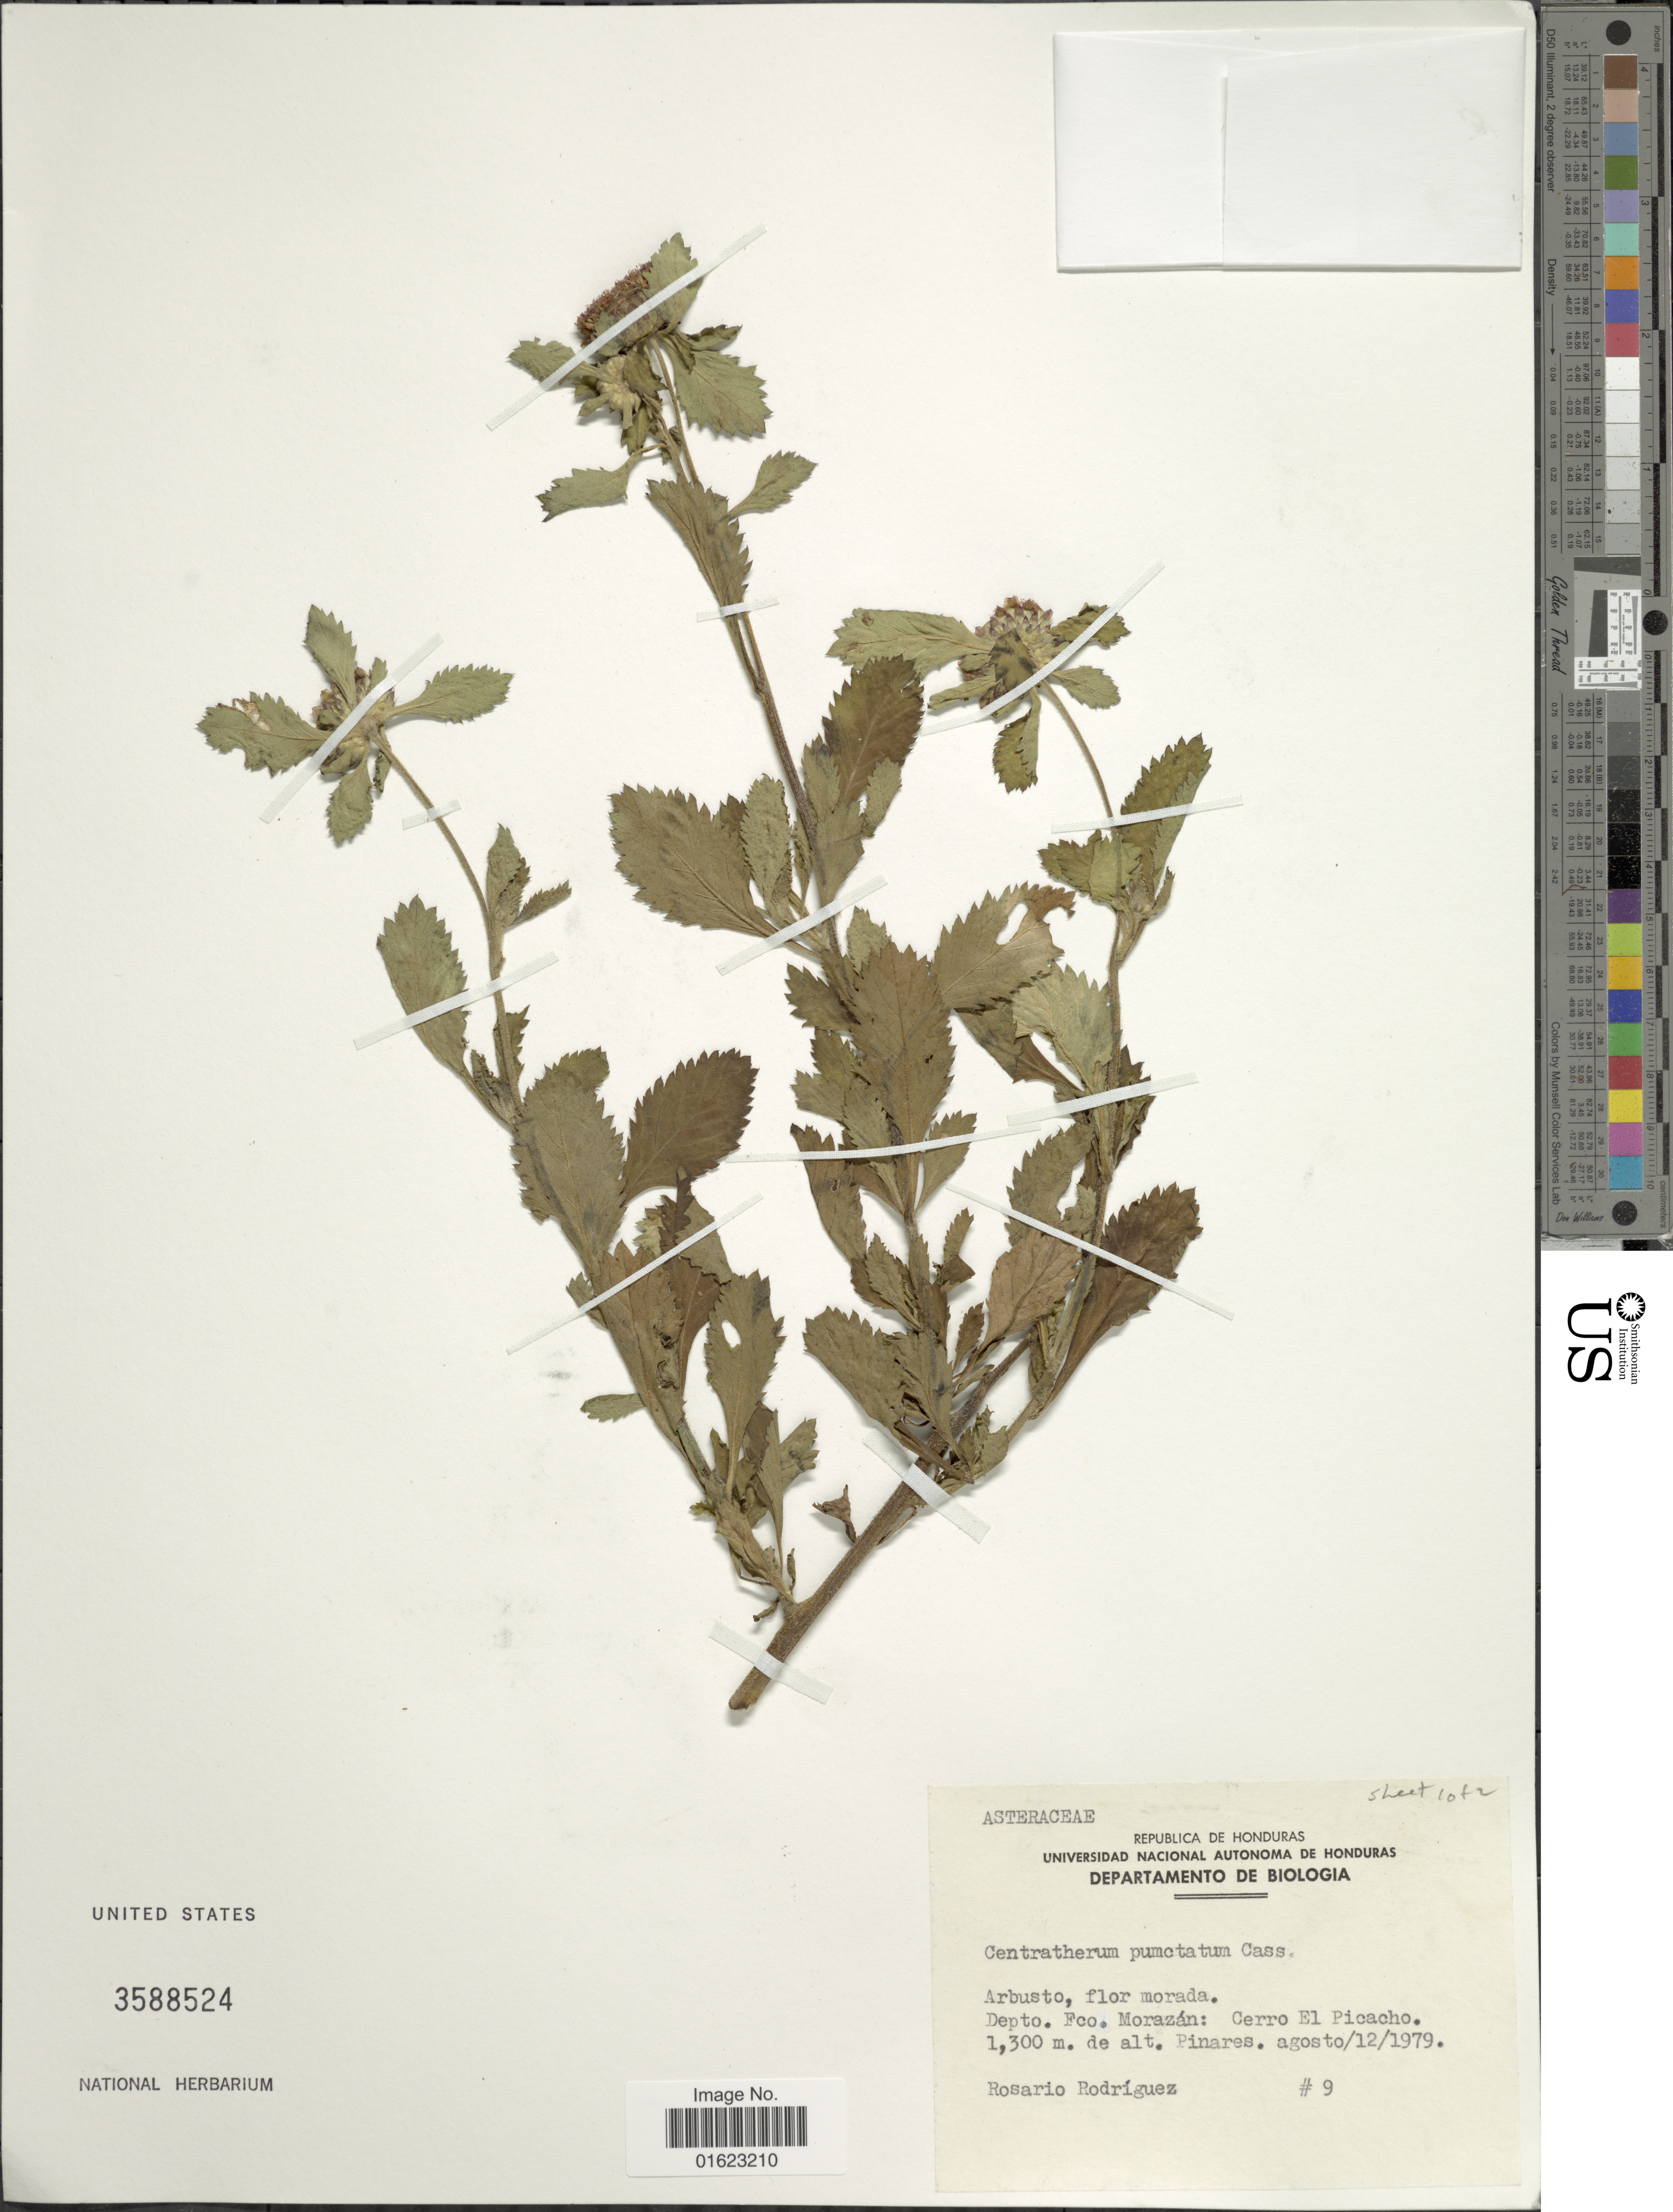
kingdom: Plantae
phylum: Tracheophyta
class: Magnoliopsida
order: Asterales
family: Asteraceae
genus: Centratherum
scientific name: Centratherum punctatum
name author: Cass.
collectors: R. Rodríguez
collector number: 9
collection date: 1979-08-12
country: Honduras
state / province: Fco. Morazán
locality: Depto. Fco. Morazan: Cerro El Picacho.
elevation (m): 1300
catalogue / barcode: US 3588524